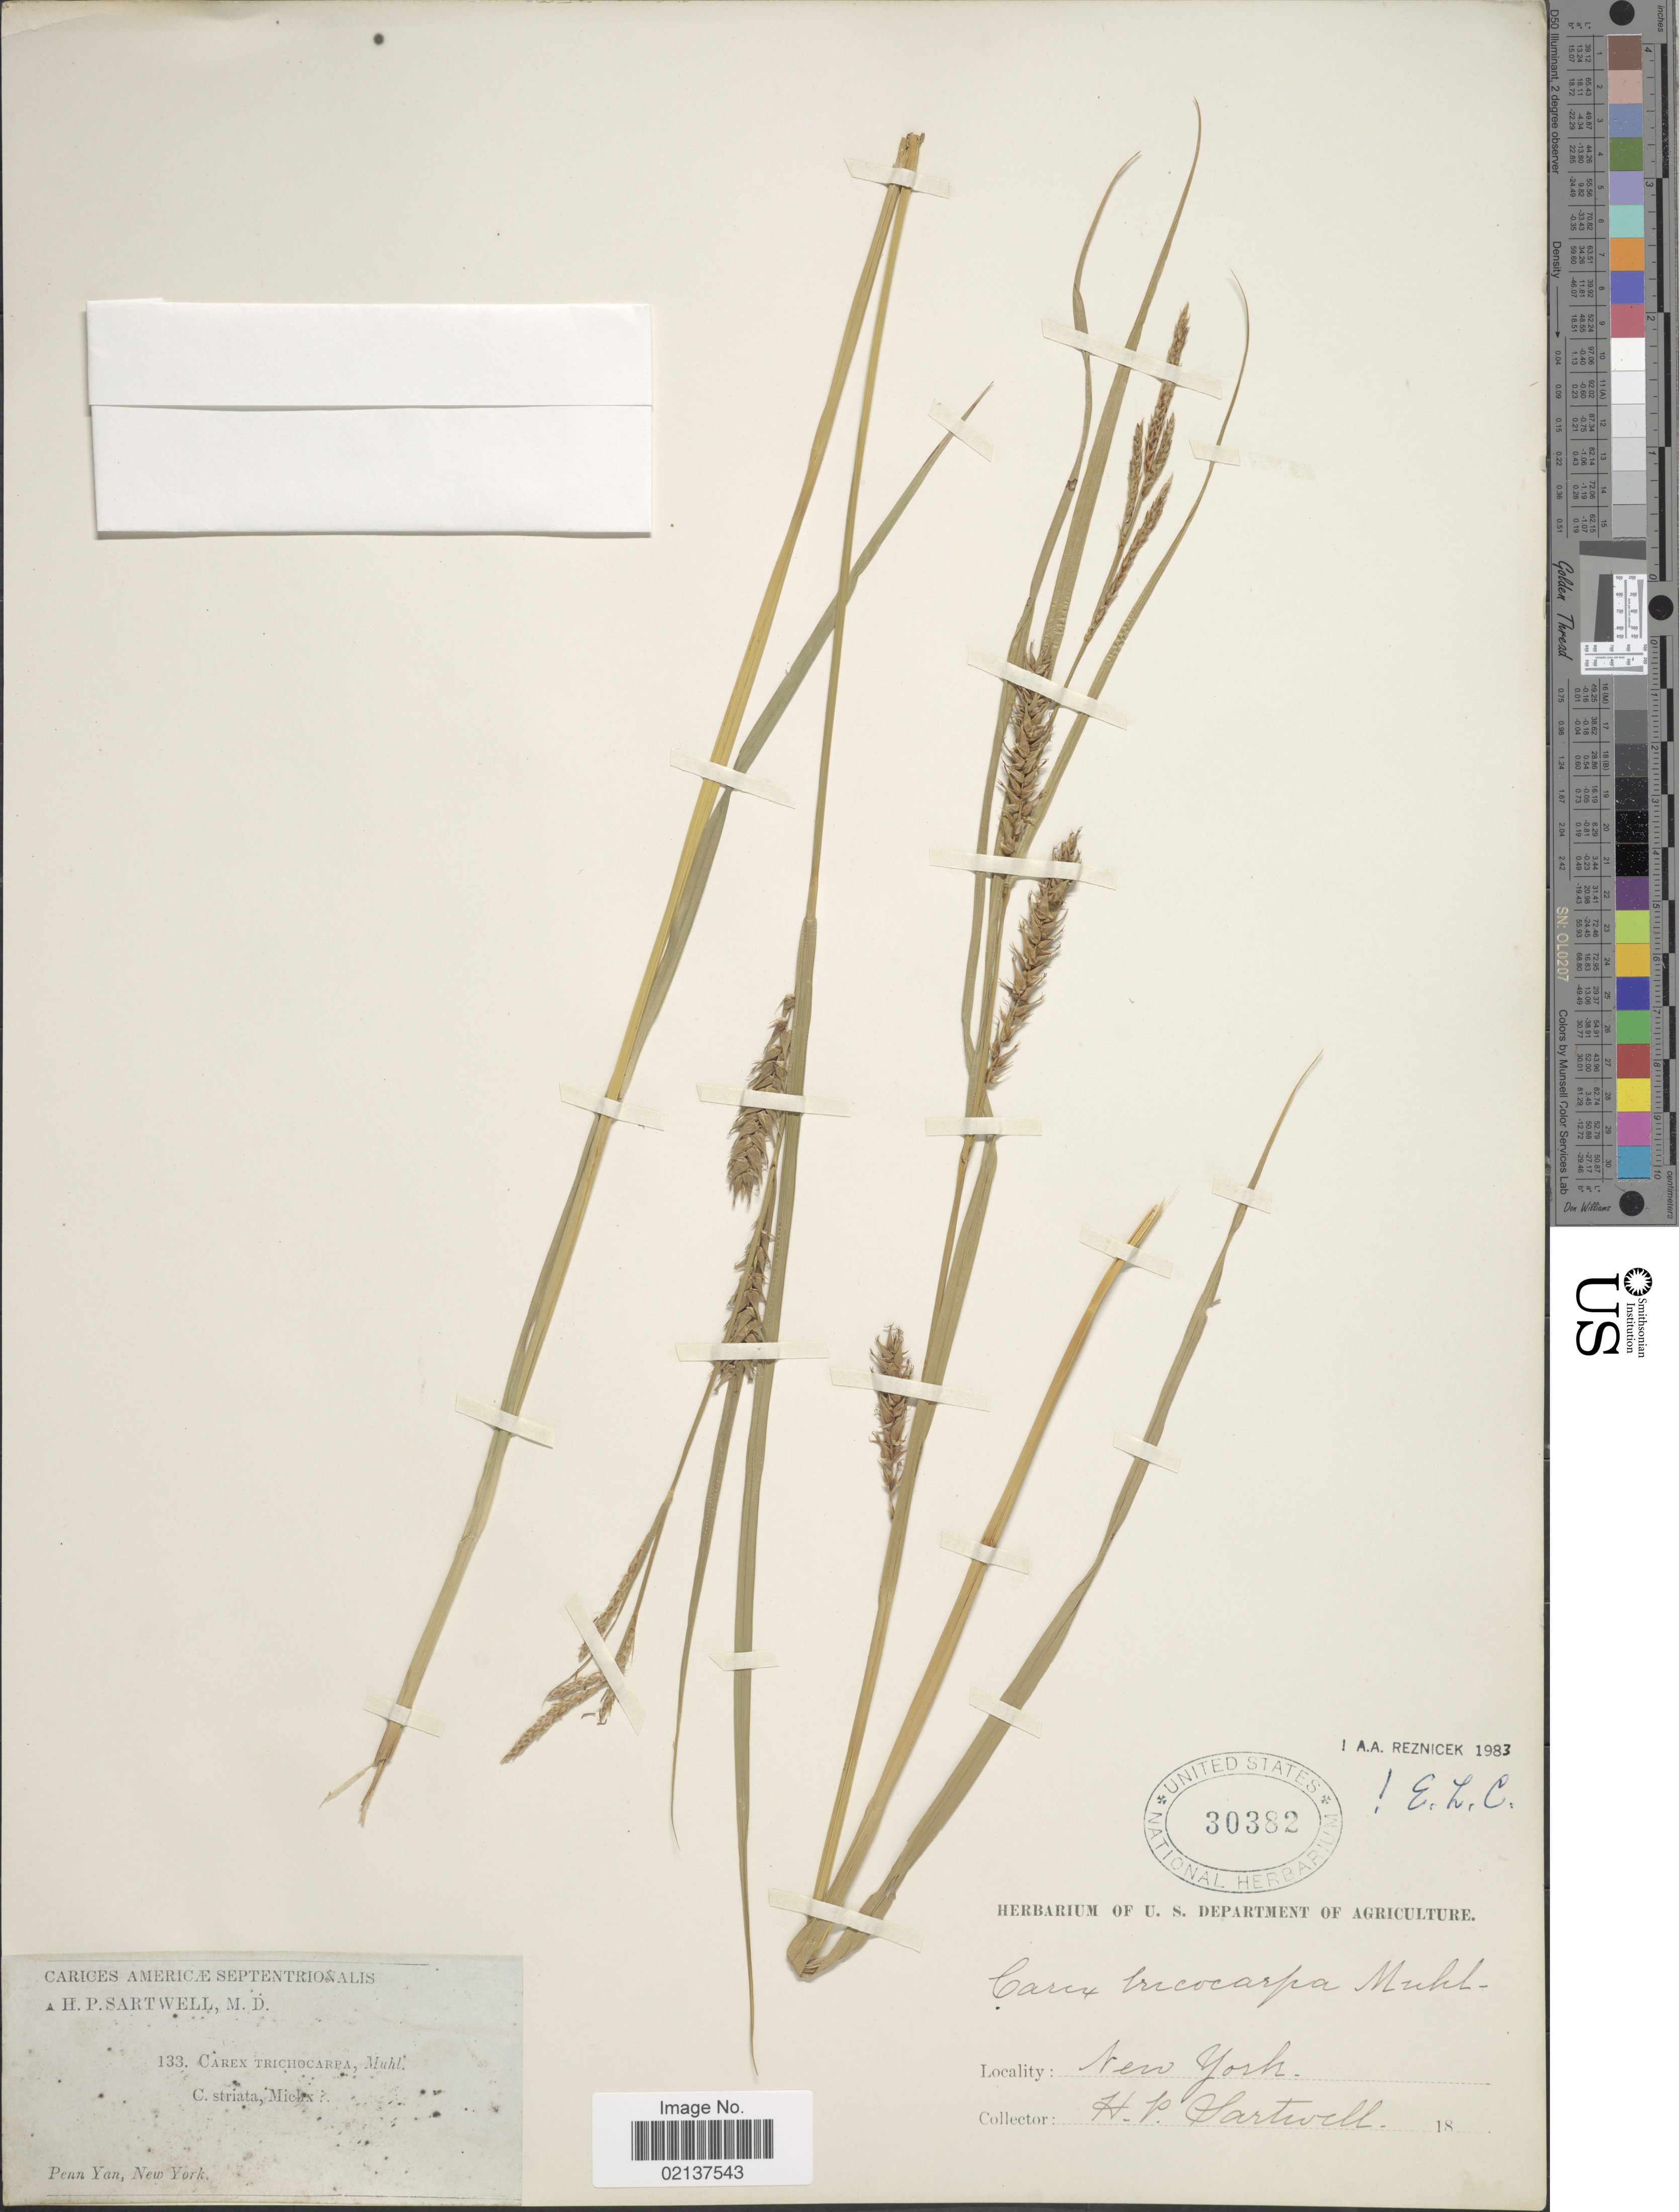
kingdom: Plantae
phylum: Tracheophyta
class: Liliopsida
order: Poales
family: Cyperaceae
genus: Carex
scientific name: Carex trichocarpa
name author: Muhl. ex Willd.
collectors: H. P. Sartwell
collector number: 133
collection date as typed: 18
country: United States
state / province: New York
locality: Penn Yan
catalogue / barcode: US 30382